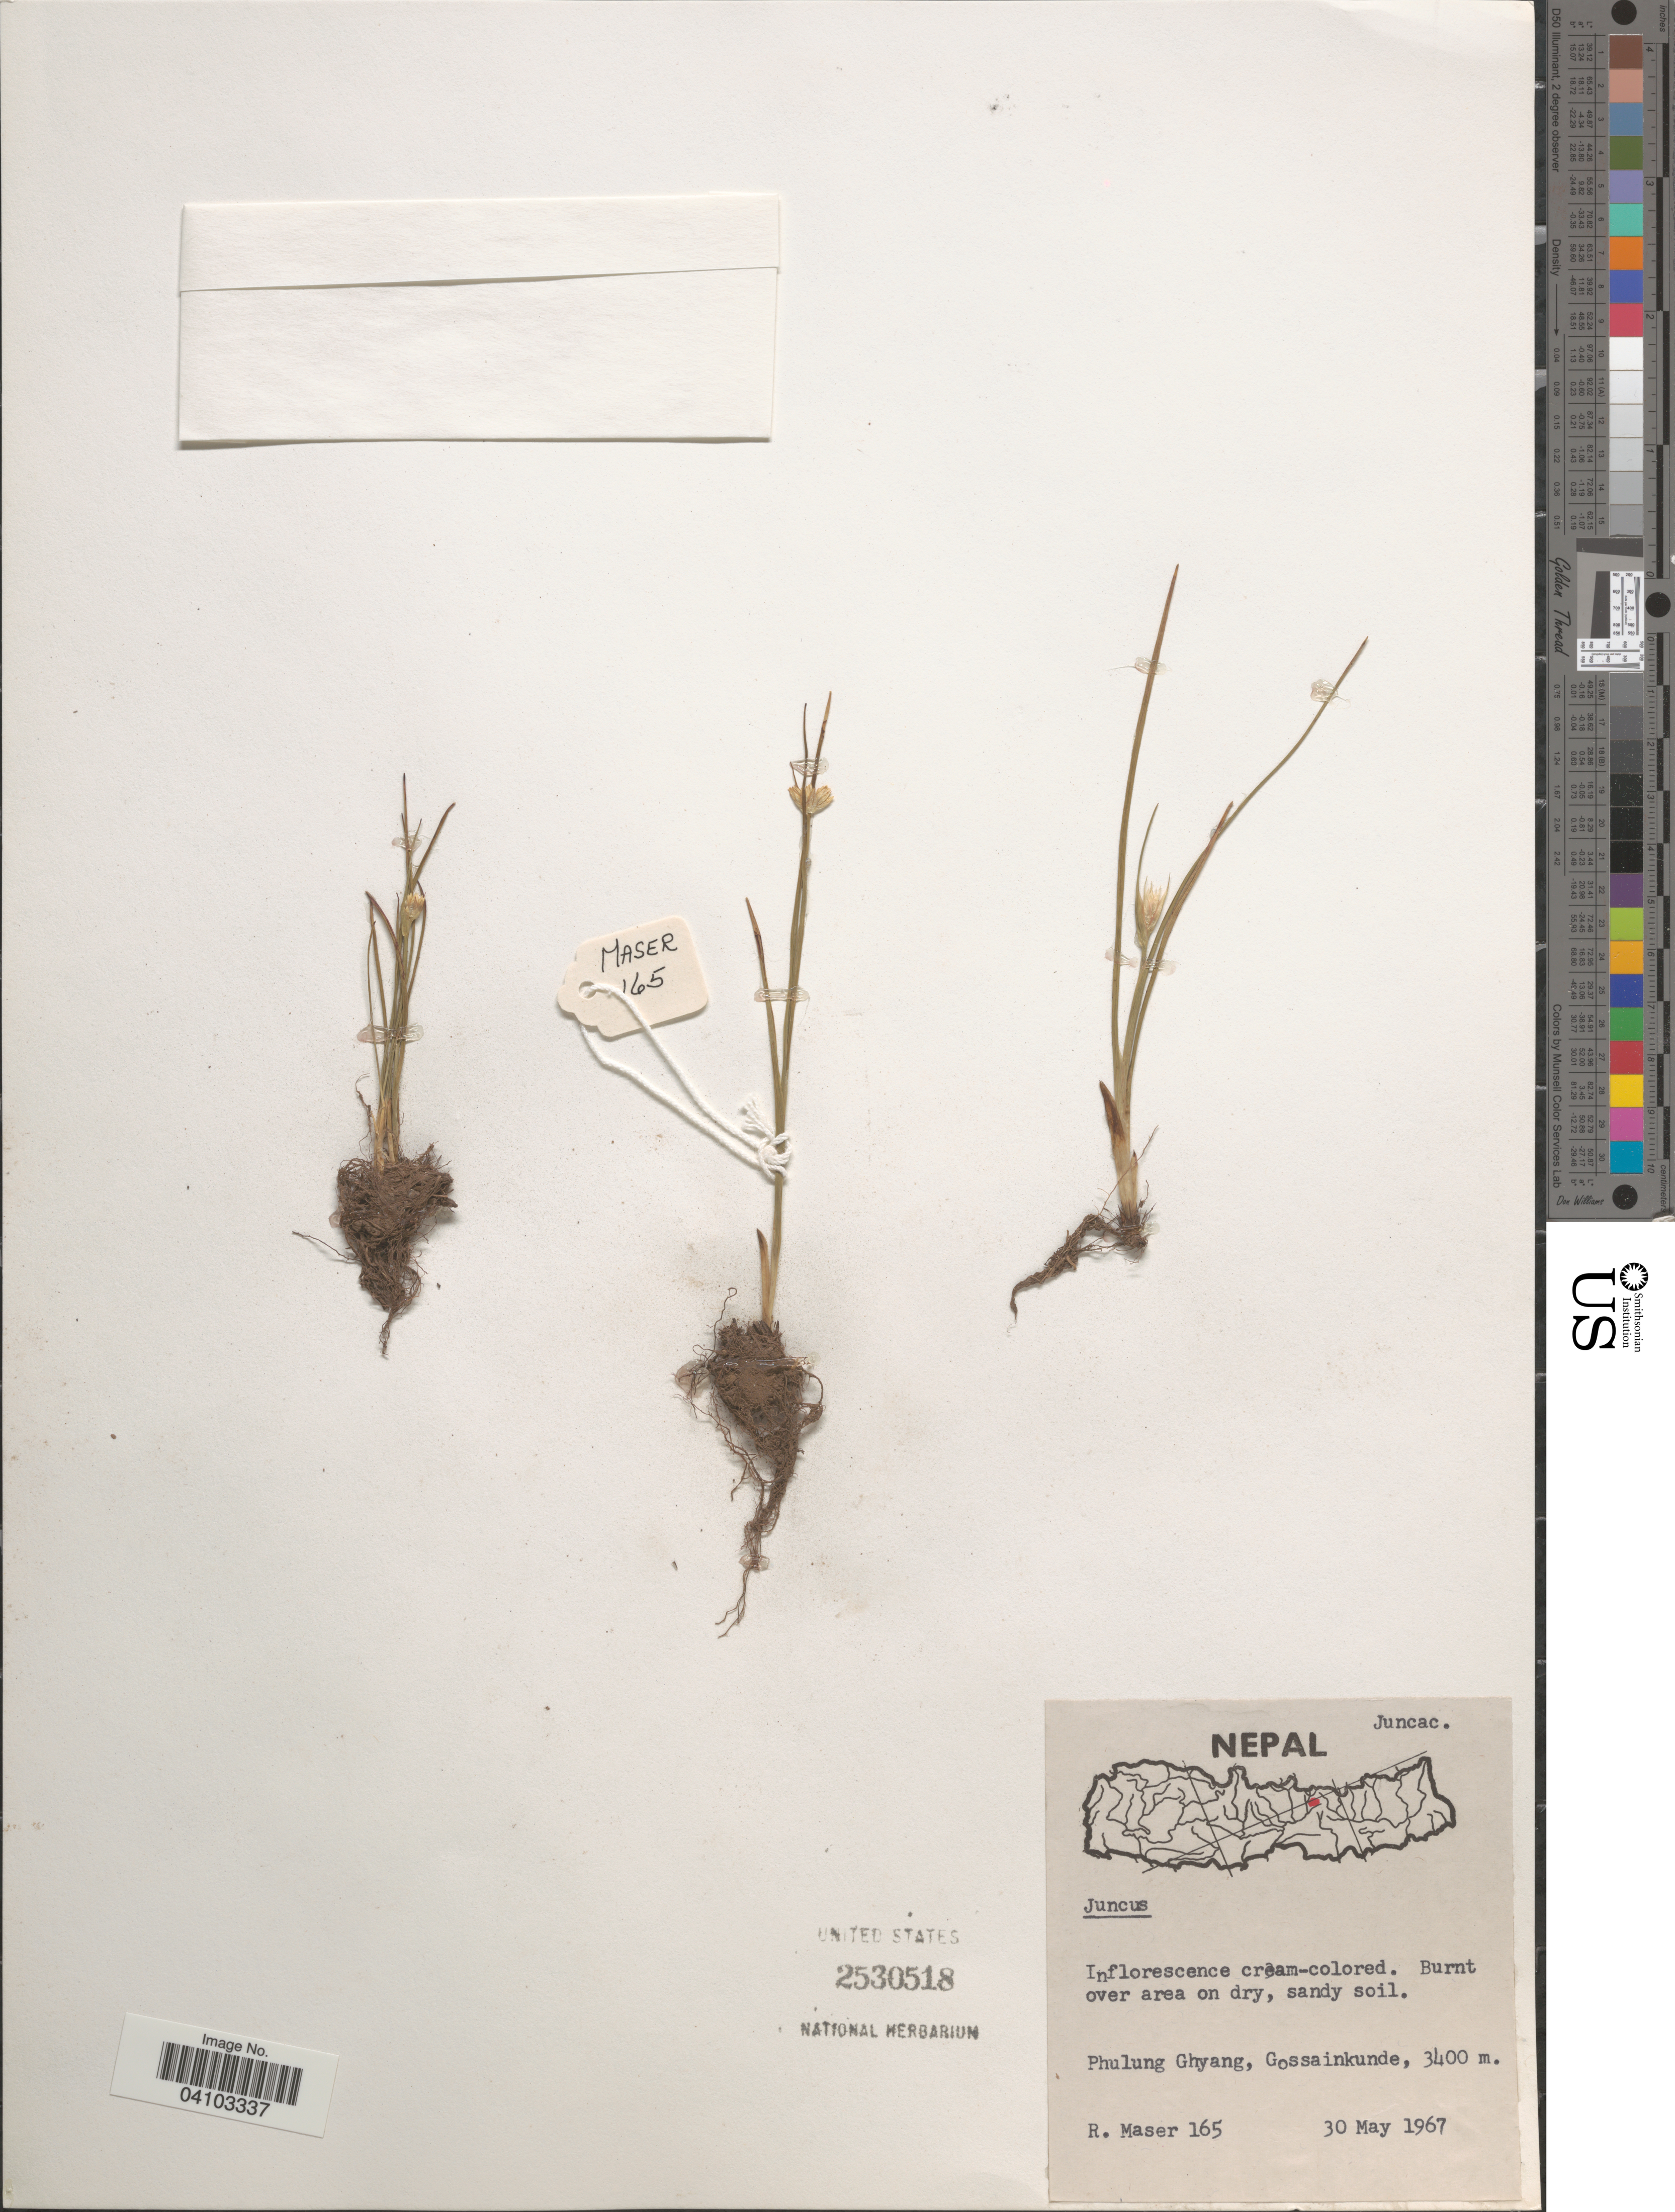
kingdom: Plantae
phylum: Tracheophyta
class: Liliopsida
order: Poales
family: Juncaceae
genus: Juncus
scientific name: Juncus sp.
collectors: R. Maser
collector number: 165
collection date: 1967-05-30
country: Nepal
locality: Phulung Ghyang, Gossainkunde.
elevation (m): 3400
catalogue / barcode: US 2530518